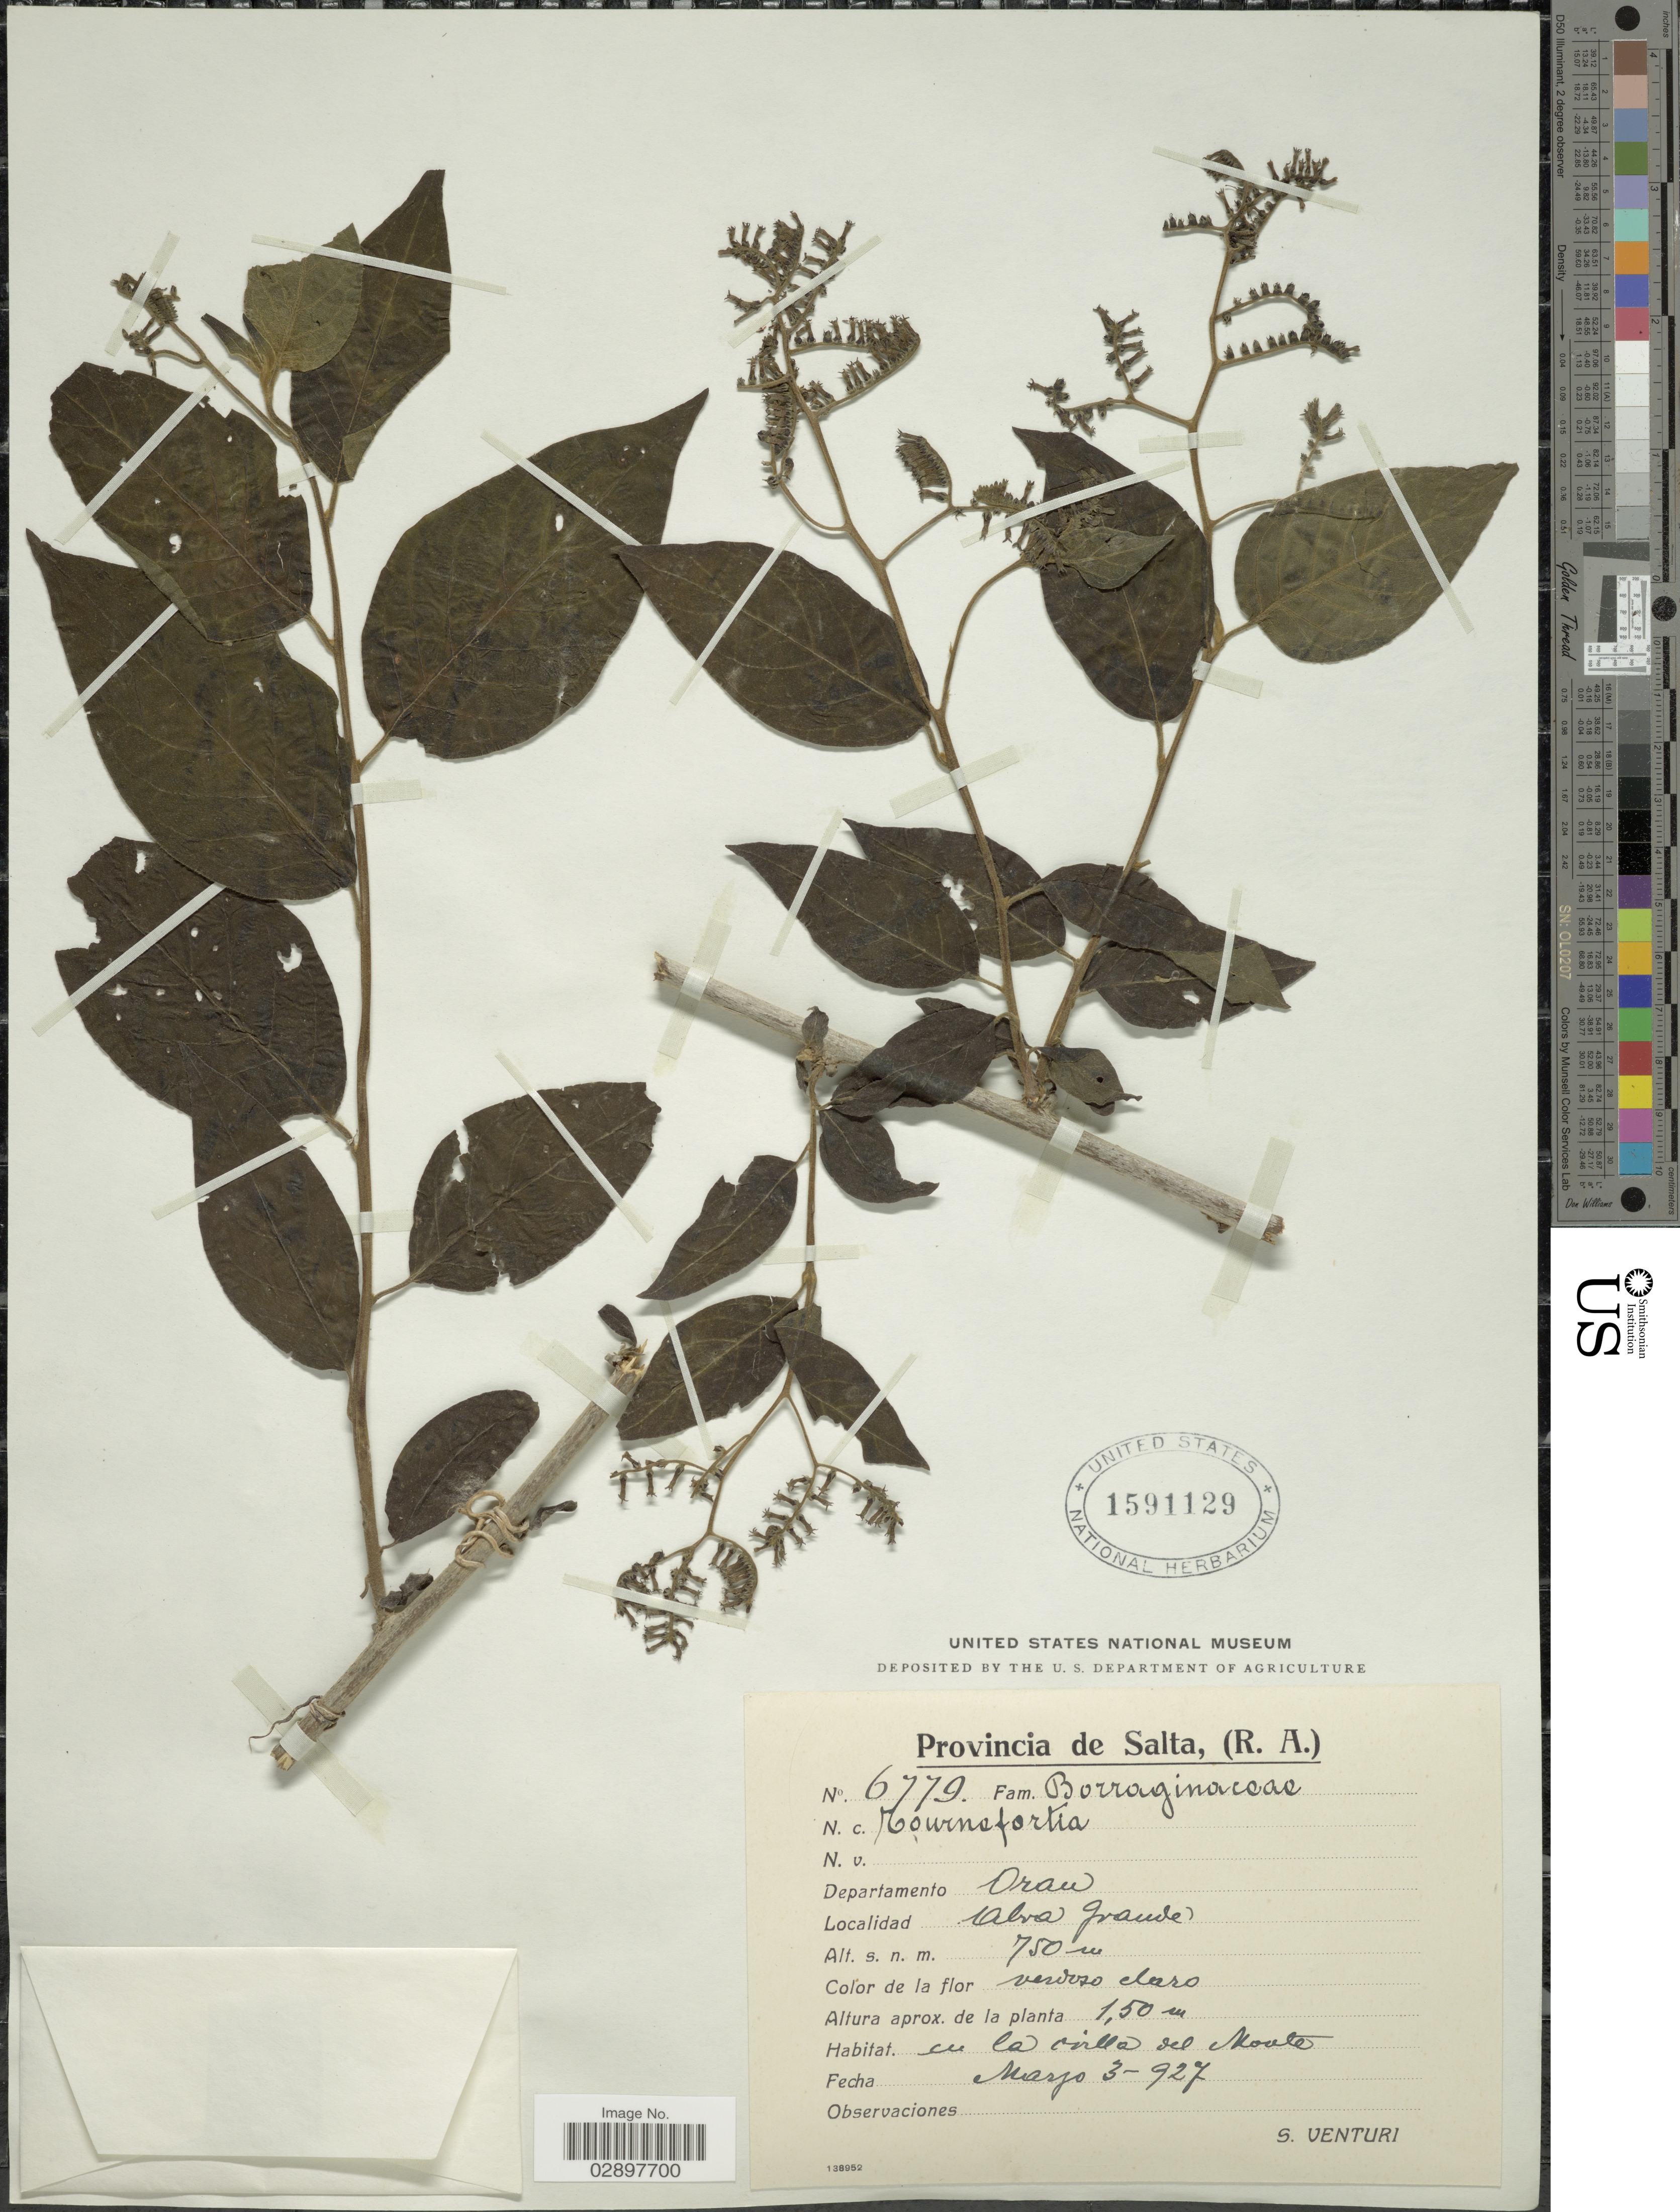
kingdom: Plantae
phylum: Tracheophyta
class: Magnoliopsida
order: Boraginales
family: Heliotropiaceae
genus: Tournefortia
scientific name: Tournefortia sp.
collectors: S. Venturi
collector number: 6779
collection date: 1927-03-03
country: Argentina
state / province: Salta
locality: Provincia de Salta, (R.A.). Departamento Oran, Arba Grande.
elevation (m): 750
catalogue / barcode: US 1591129